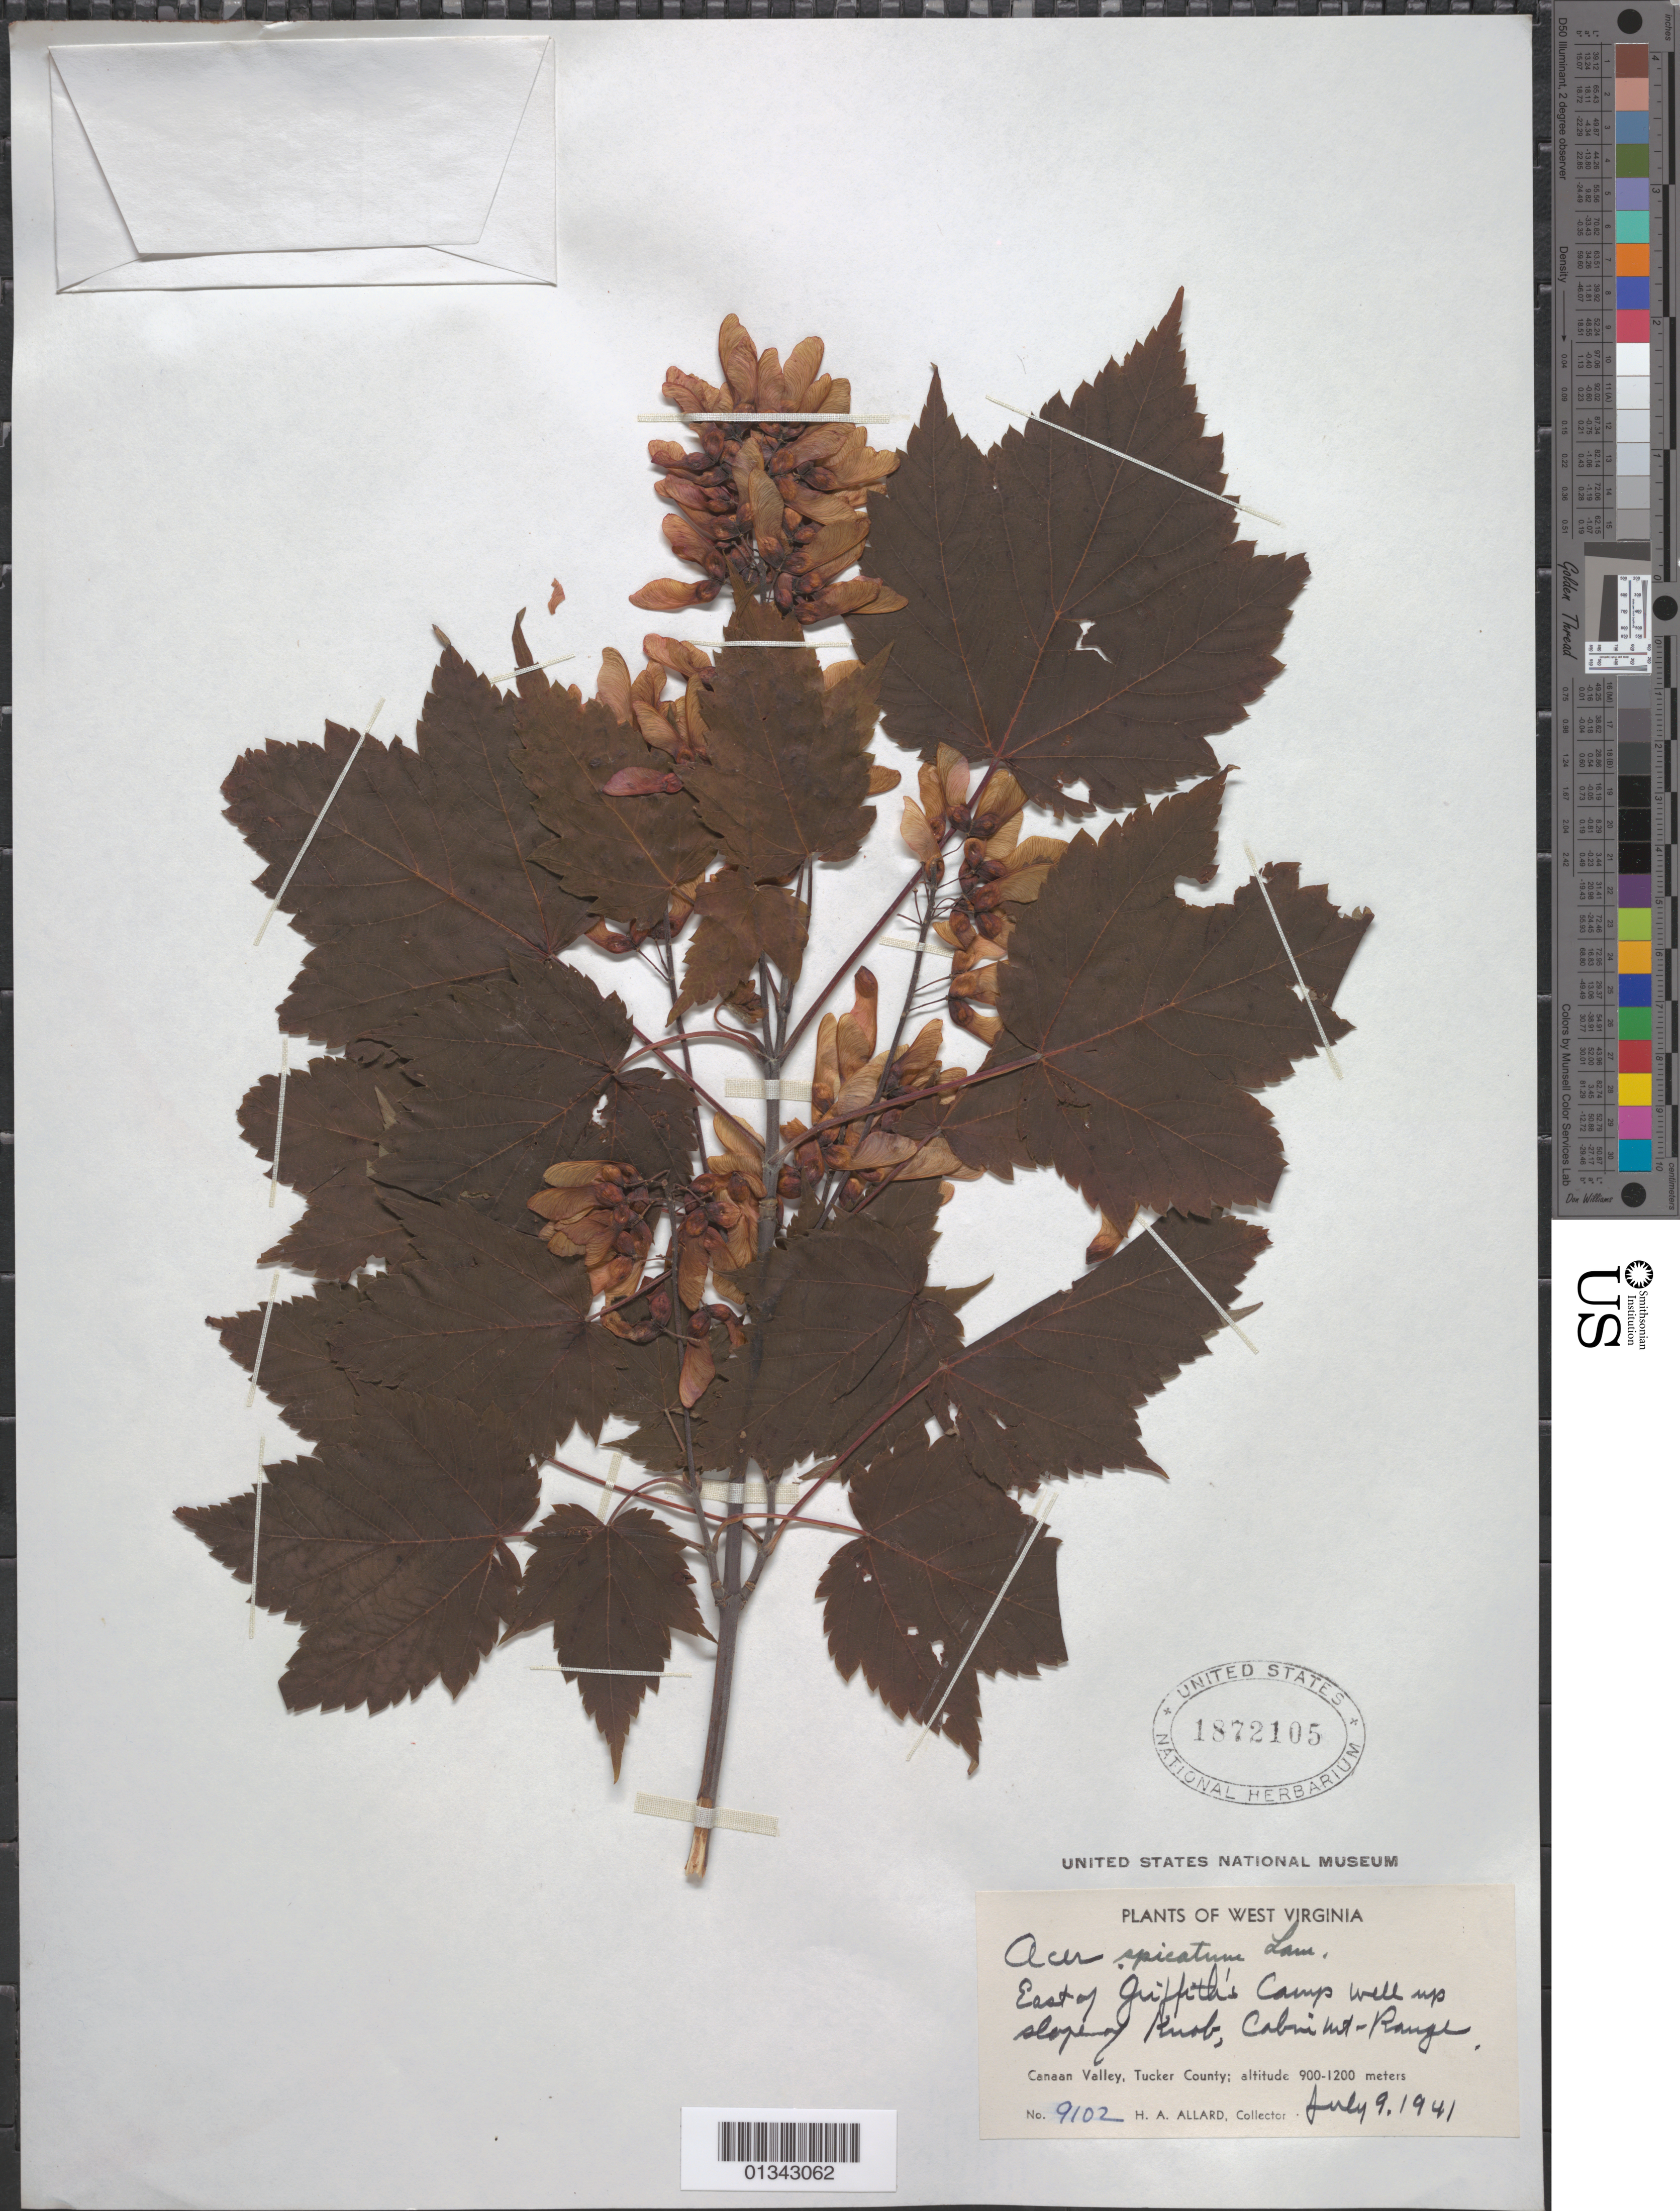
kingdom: Plantae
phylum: Tracheophyta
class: Magnoliopsida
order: Sapindales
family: Sapindaceae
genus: Acer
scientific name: Acer spicatum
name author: Lam.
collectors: H. A. Allard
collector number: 9102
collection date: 1941-07-09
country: United States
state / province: West Virginia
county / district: Tucker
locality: Canaan Valley, E of Griffith's Camp well up slope of Knob, Cabin Mt. Range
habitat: Slope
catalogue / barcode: US 1872105